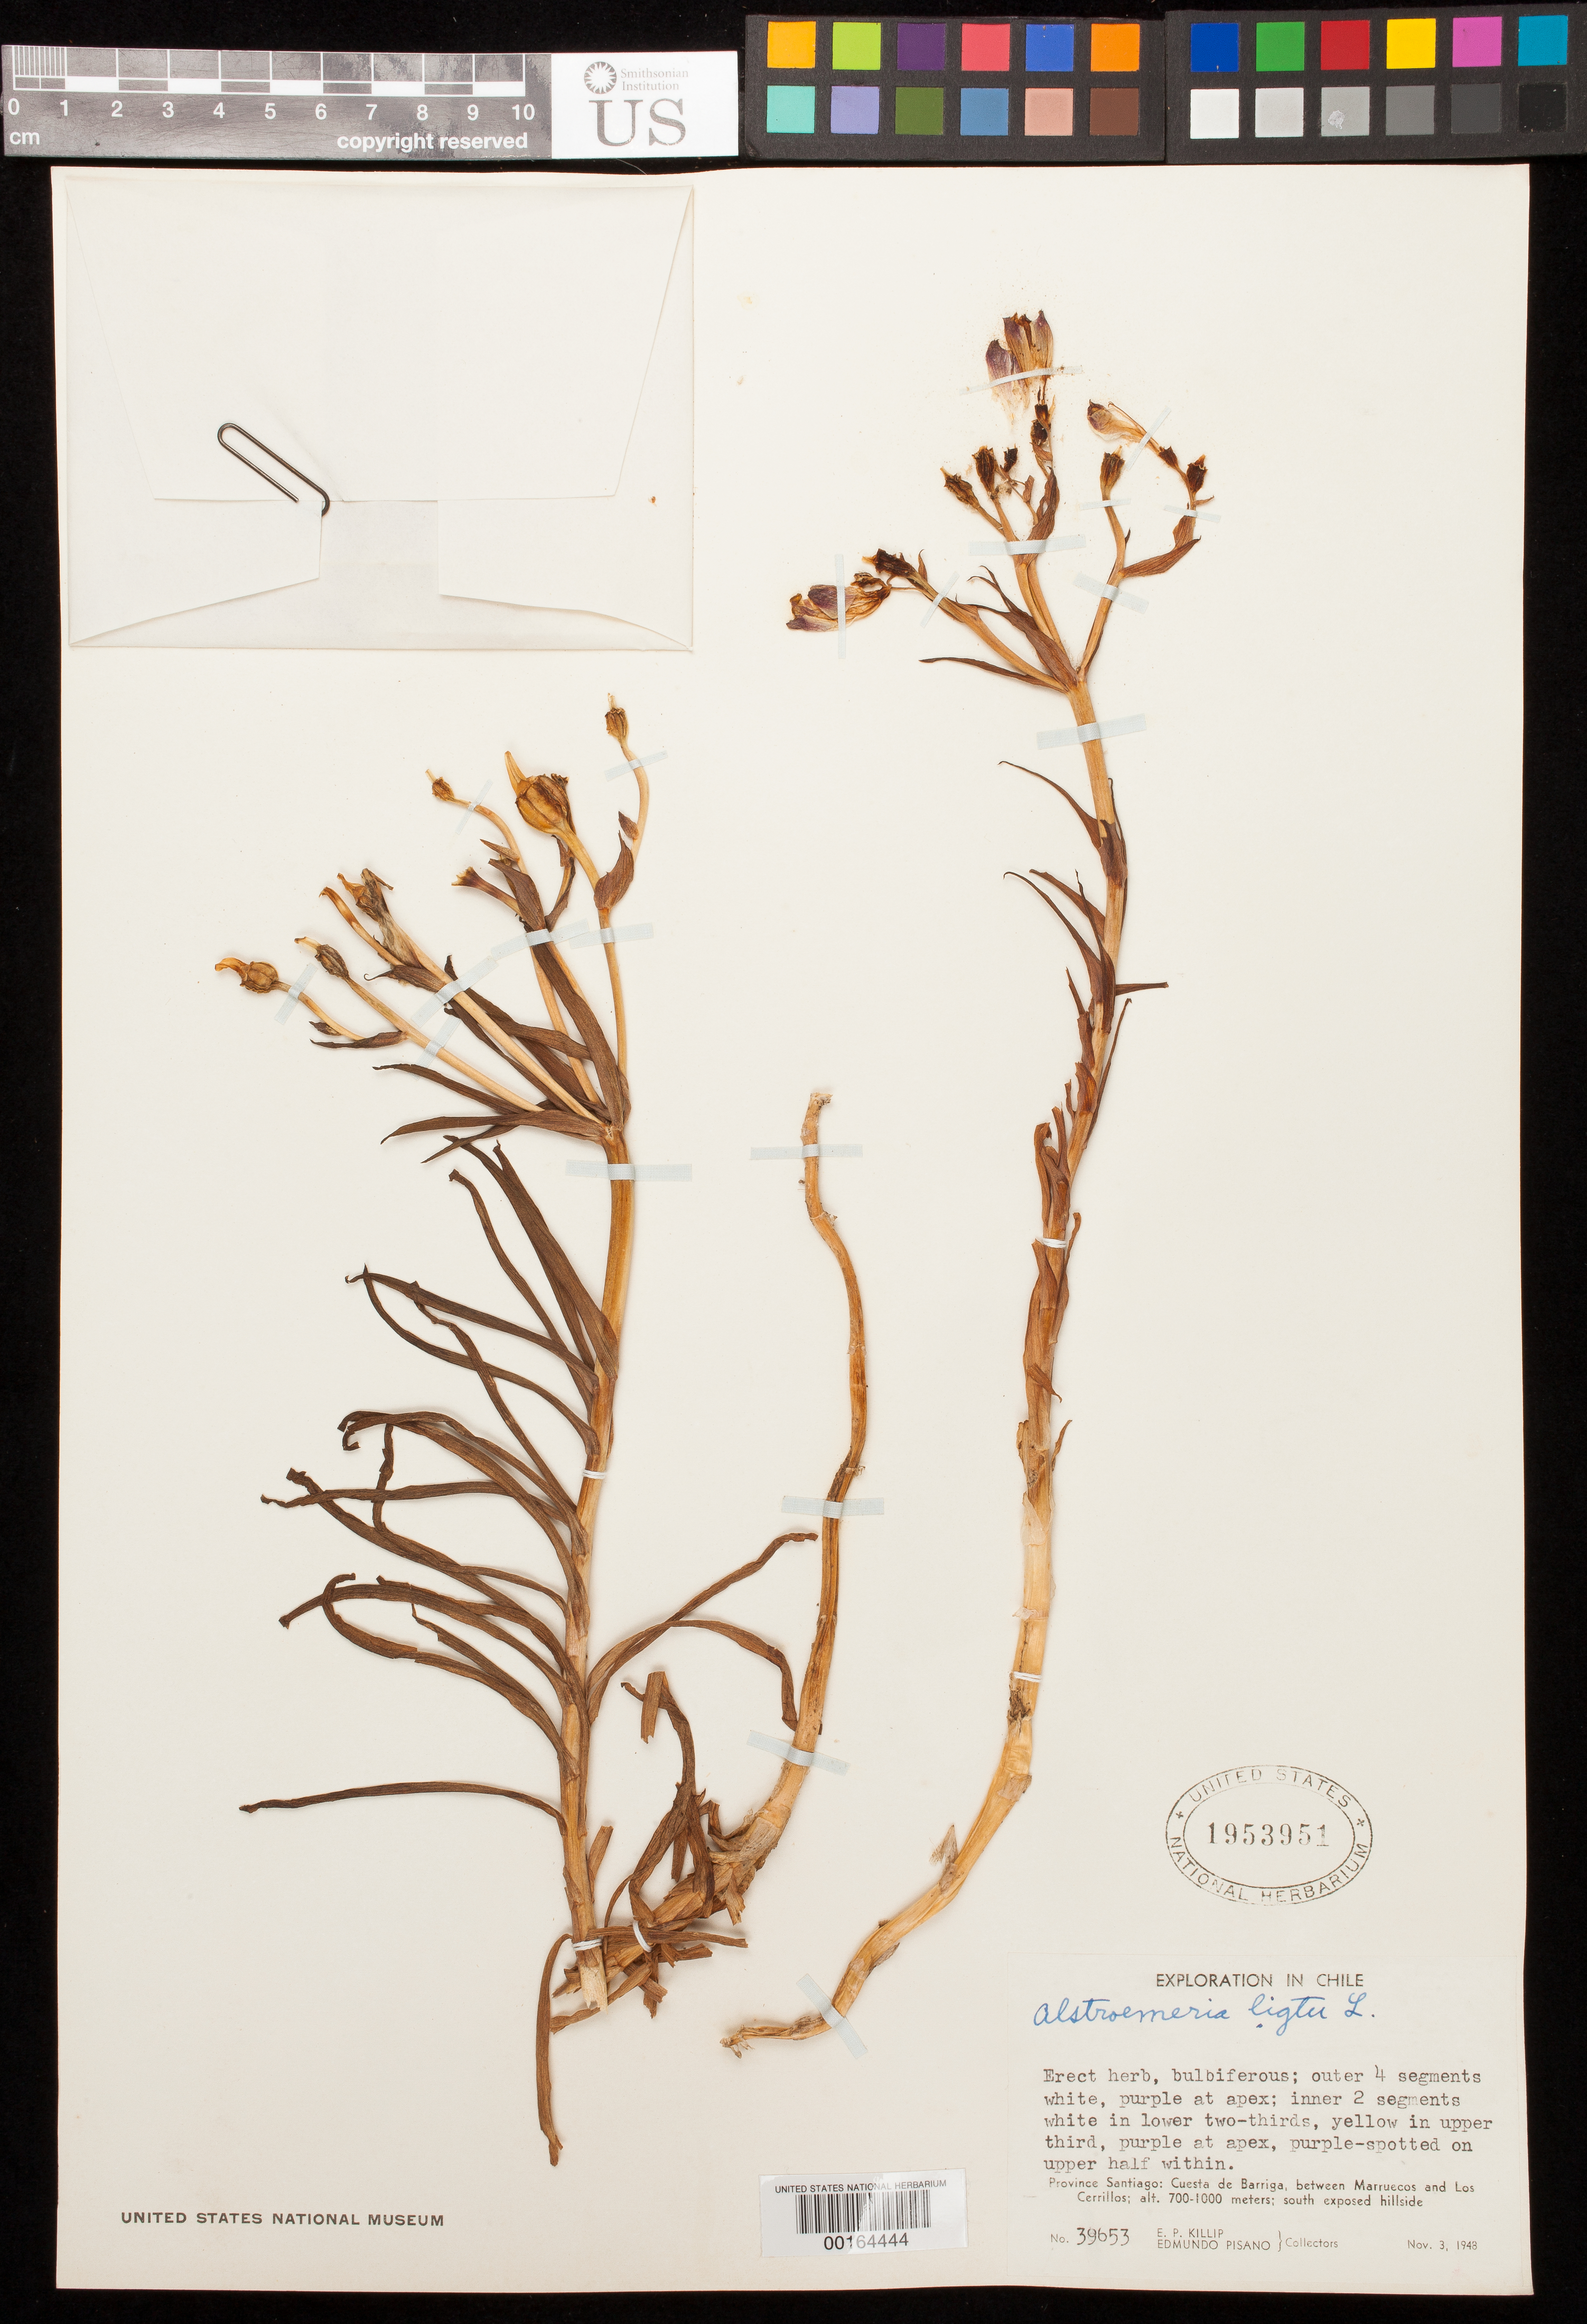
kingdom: Plantae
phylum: Tracheophyta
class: Liliopsida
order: Liliales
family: Alstroemeriaceae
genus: Alstroemeria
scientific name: Alstroemeria ligtu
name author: L.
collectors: E. P. Killip & E. Pisano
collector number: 39653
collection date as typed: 03 Nov 1948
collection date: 1948-11-03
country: Chile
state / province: Región Metropolitana (RM)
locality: Cuesta de barriga, between marruecos and los cerrillos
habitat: South exposed hillside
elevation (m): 700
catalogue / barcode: US 1953951